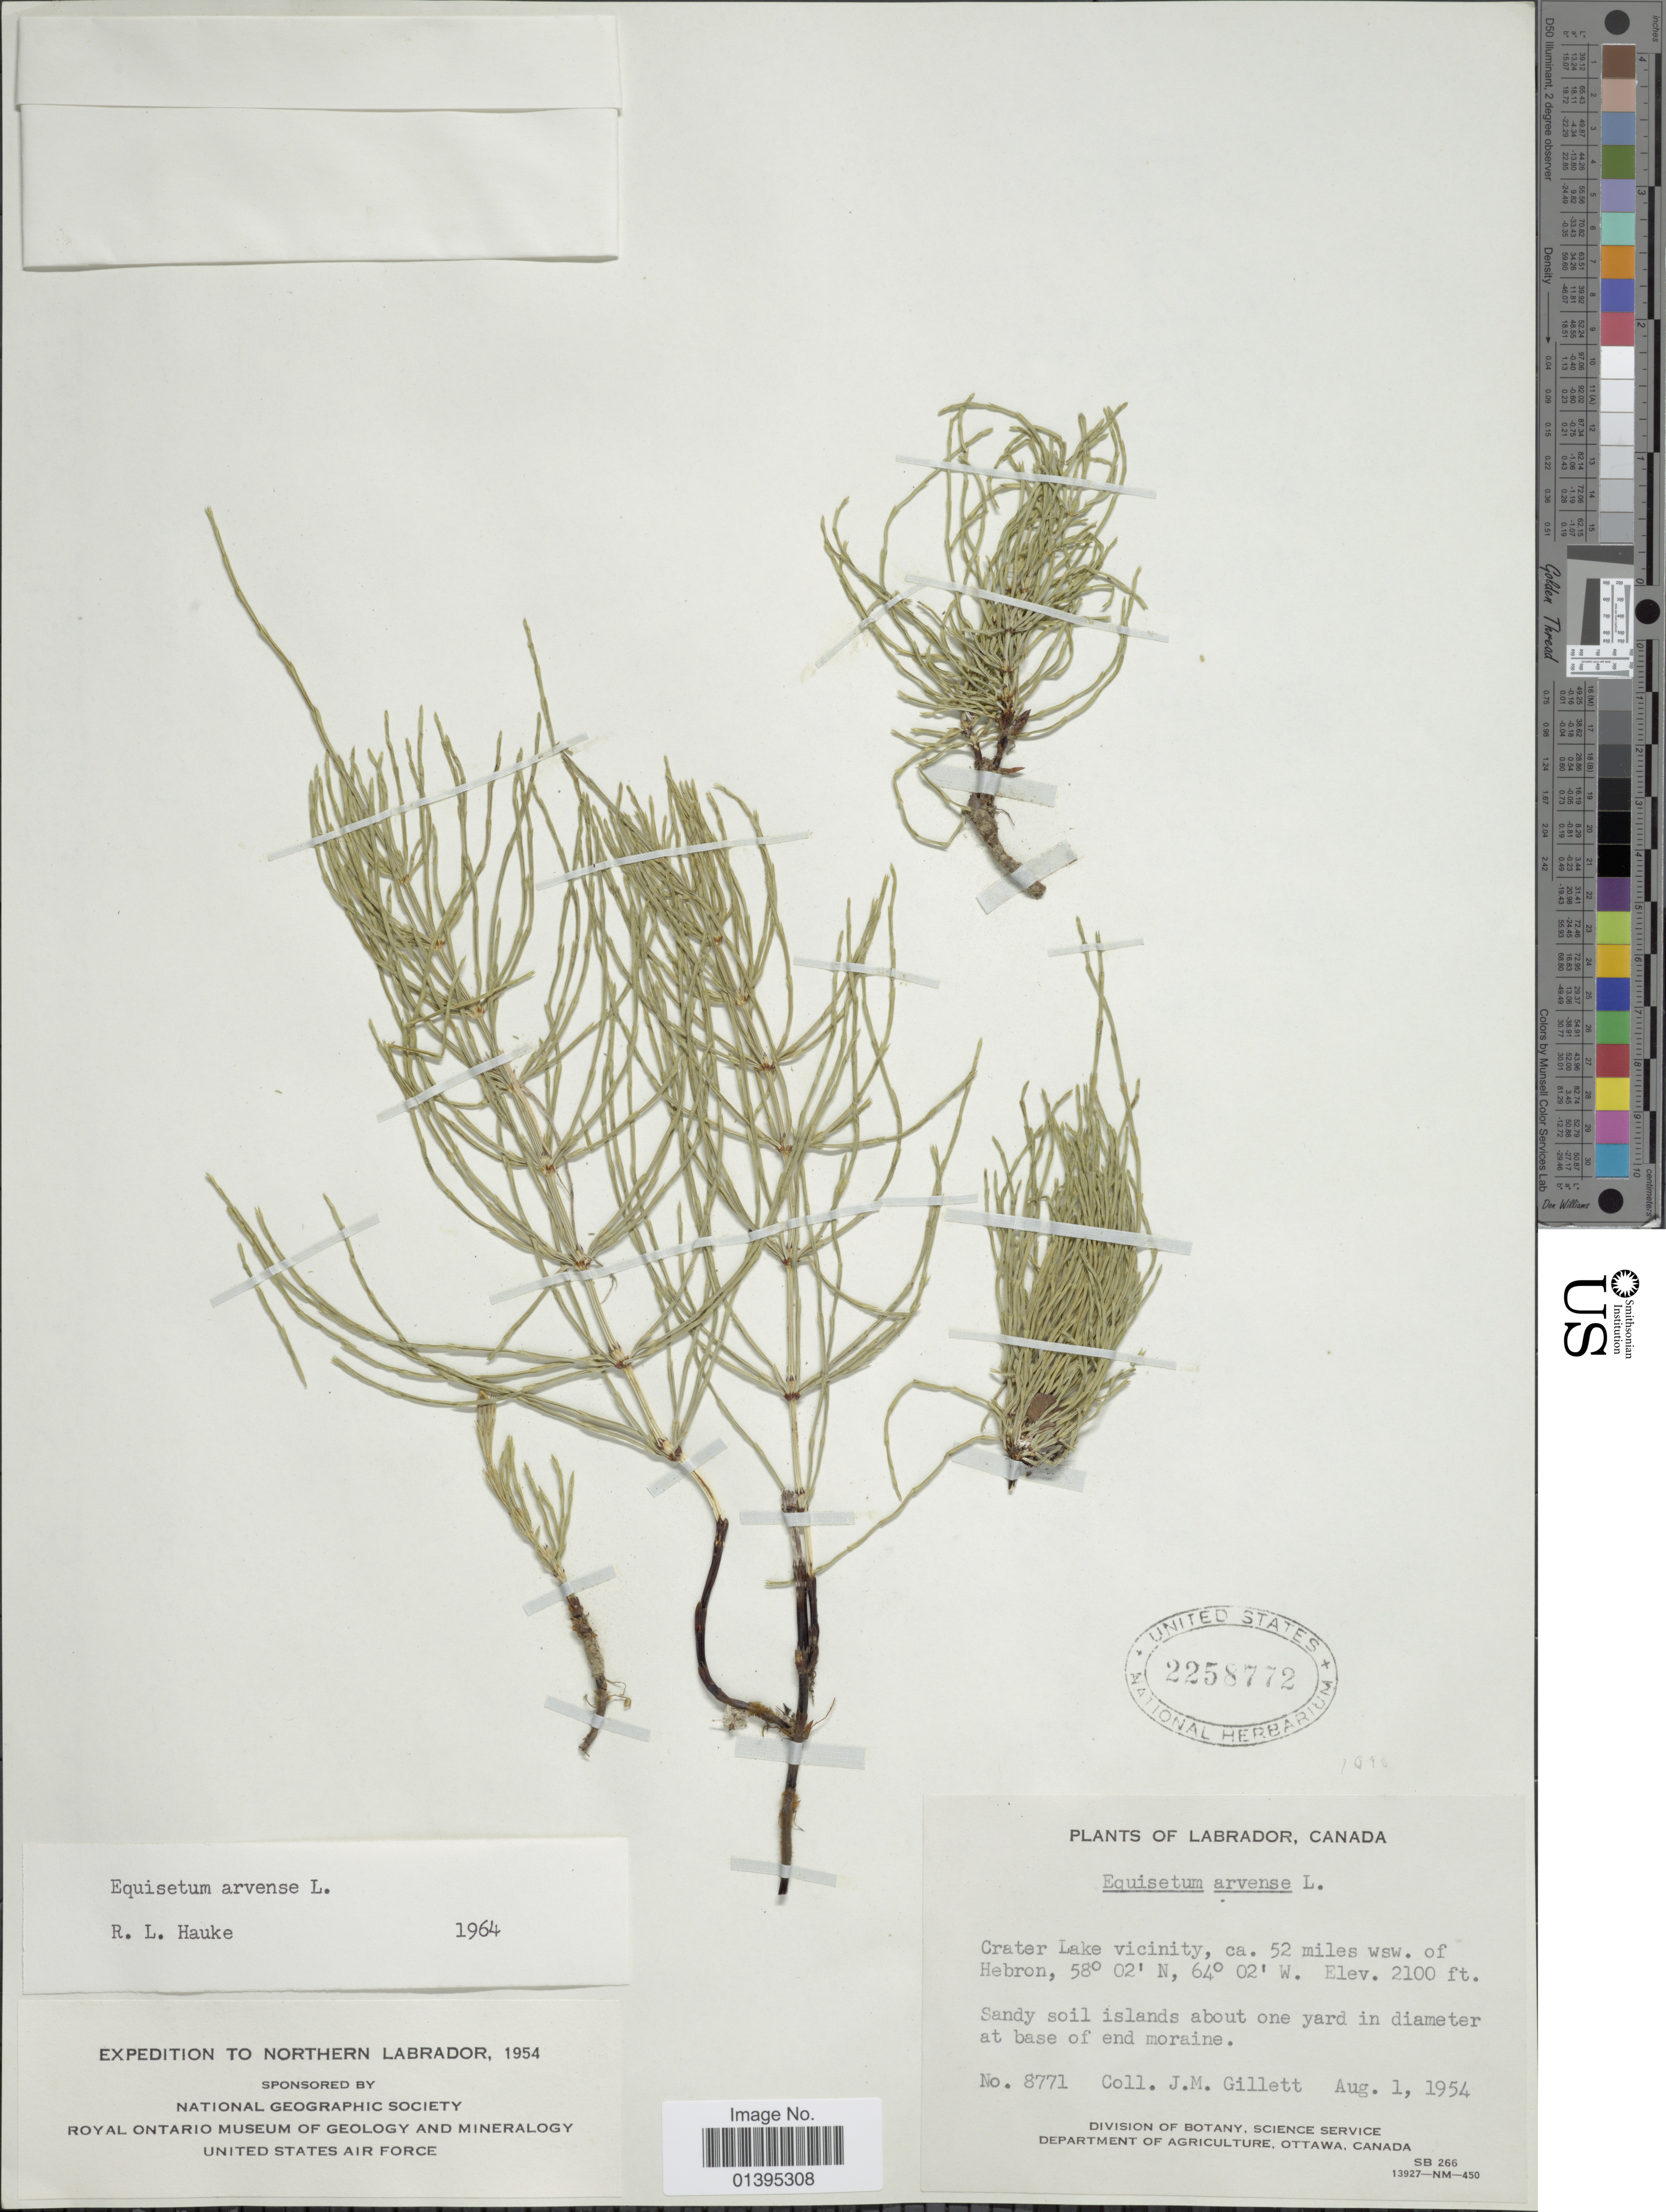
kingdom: Plantae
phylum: Tracheophyta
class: Polypodiopsida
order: Equisetales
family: Equisetaceae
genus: Equisetum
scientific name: Equisetum arvense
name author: L.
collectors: J. M. Gillett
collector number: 8771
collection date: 1954-08-01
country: Canada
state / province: Newfoundland and Labrador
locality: Crater Lake vicinity, ca. 52 miles wsw, of Hebron, Labrador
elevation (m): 640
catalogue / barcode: US 2258772